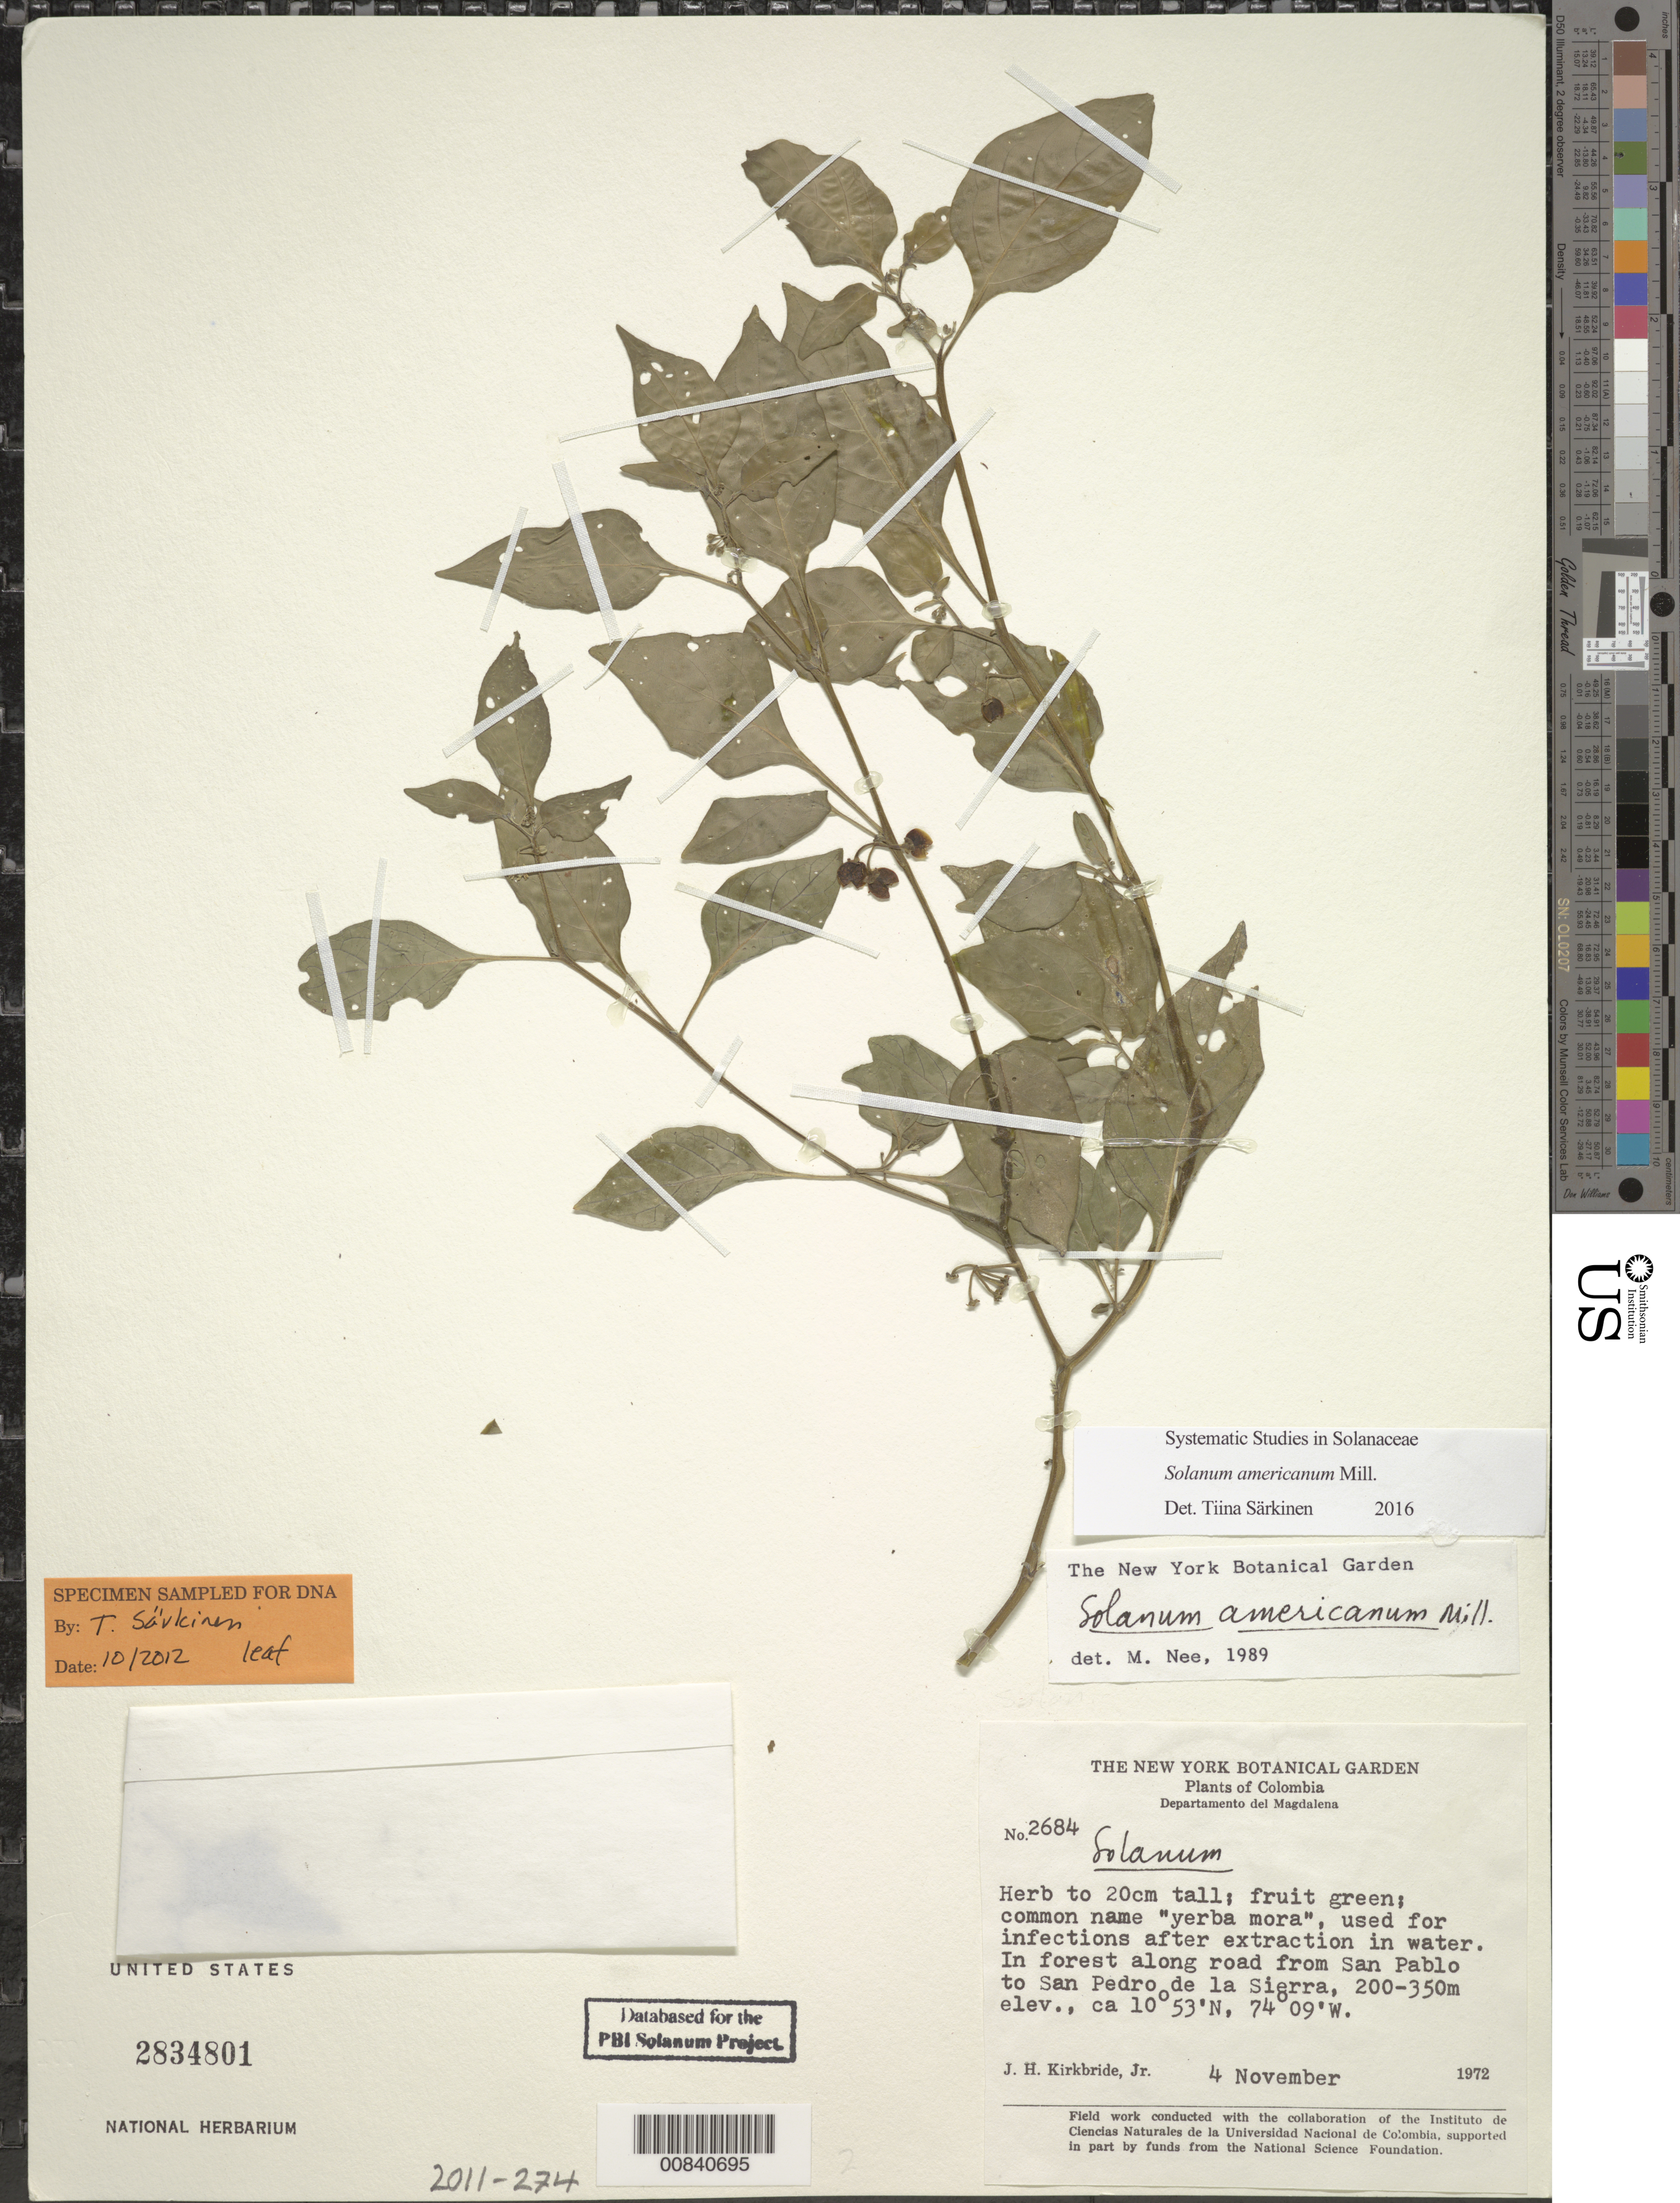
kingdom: Plantae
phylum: Tracheophyta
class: Magnoliopsida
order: Solanales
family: Solanaceae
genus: Solanum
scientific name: Solanum americanum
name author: Mill.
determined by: Nee, Michael H.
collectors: J. H. Kirkbride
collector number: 2684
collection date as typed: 4 Nov 1972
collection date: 1972-11-04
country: Colombia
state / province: Magdalena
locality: From San Pablo to San Pedro de la Sierra.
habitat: In forest along road.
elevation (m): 200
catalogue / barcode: US 2834801